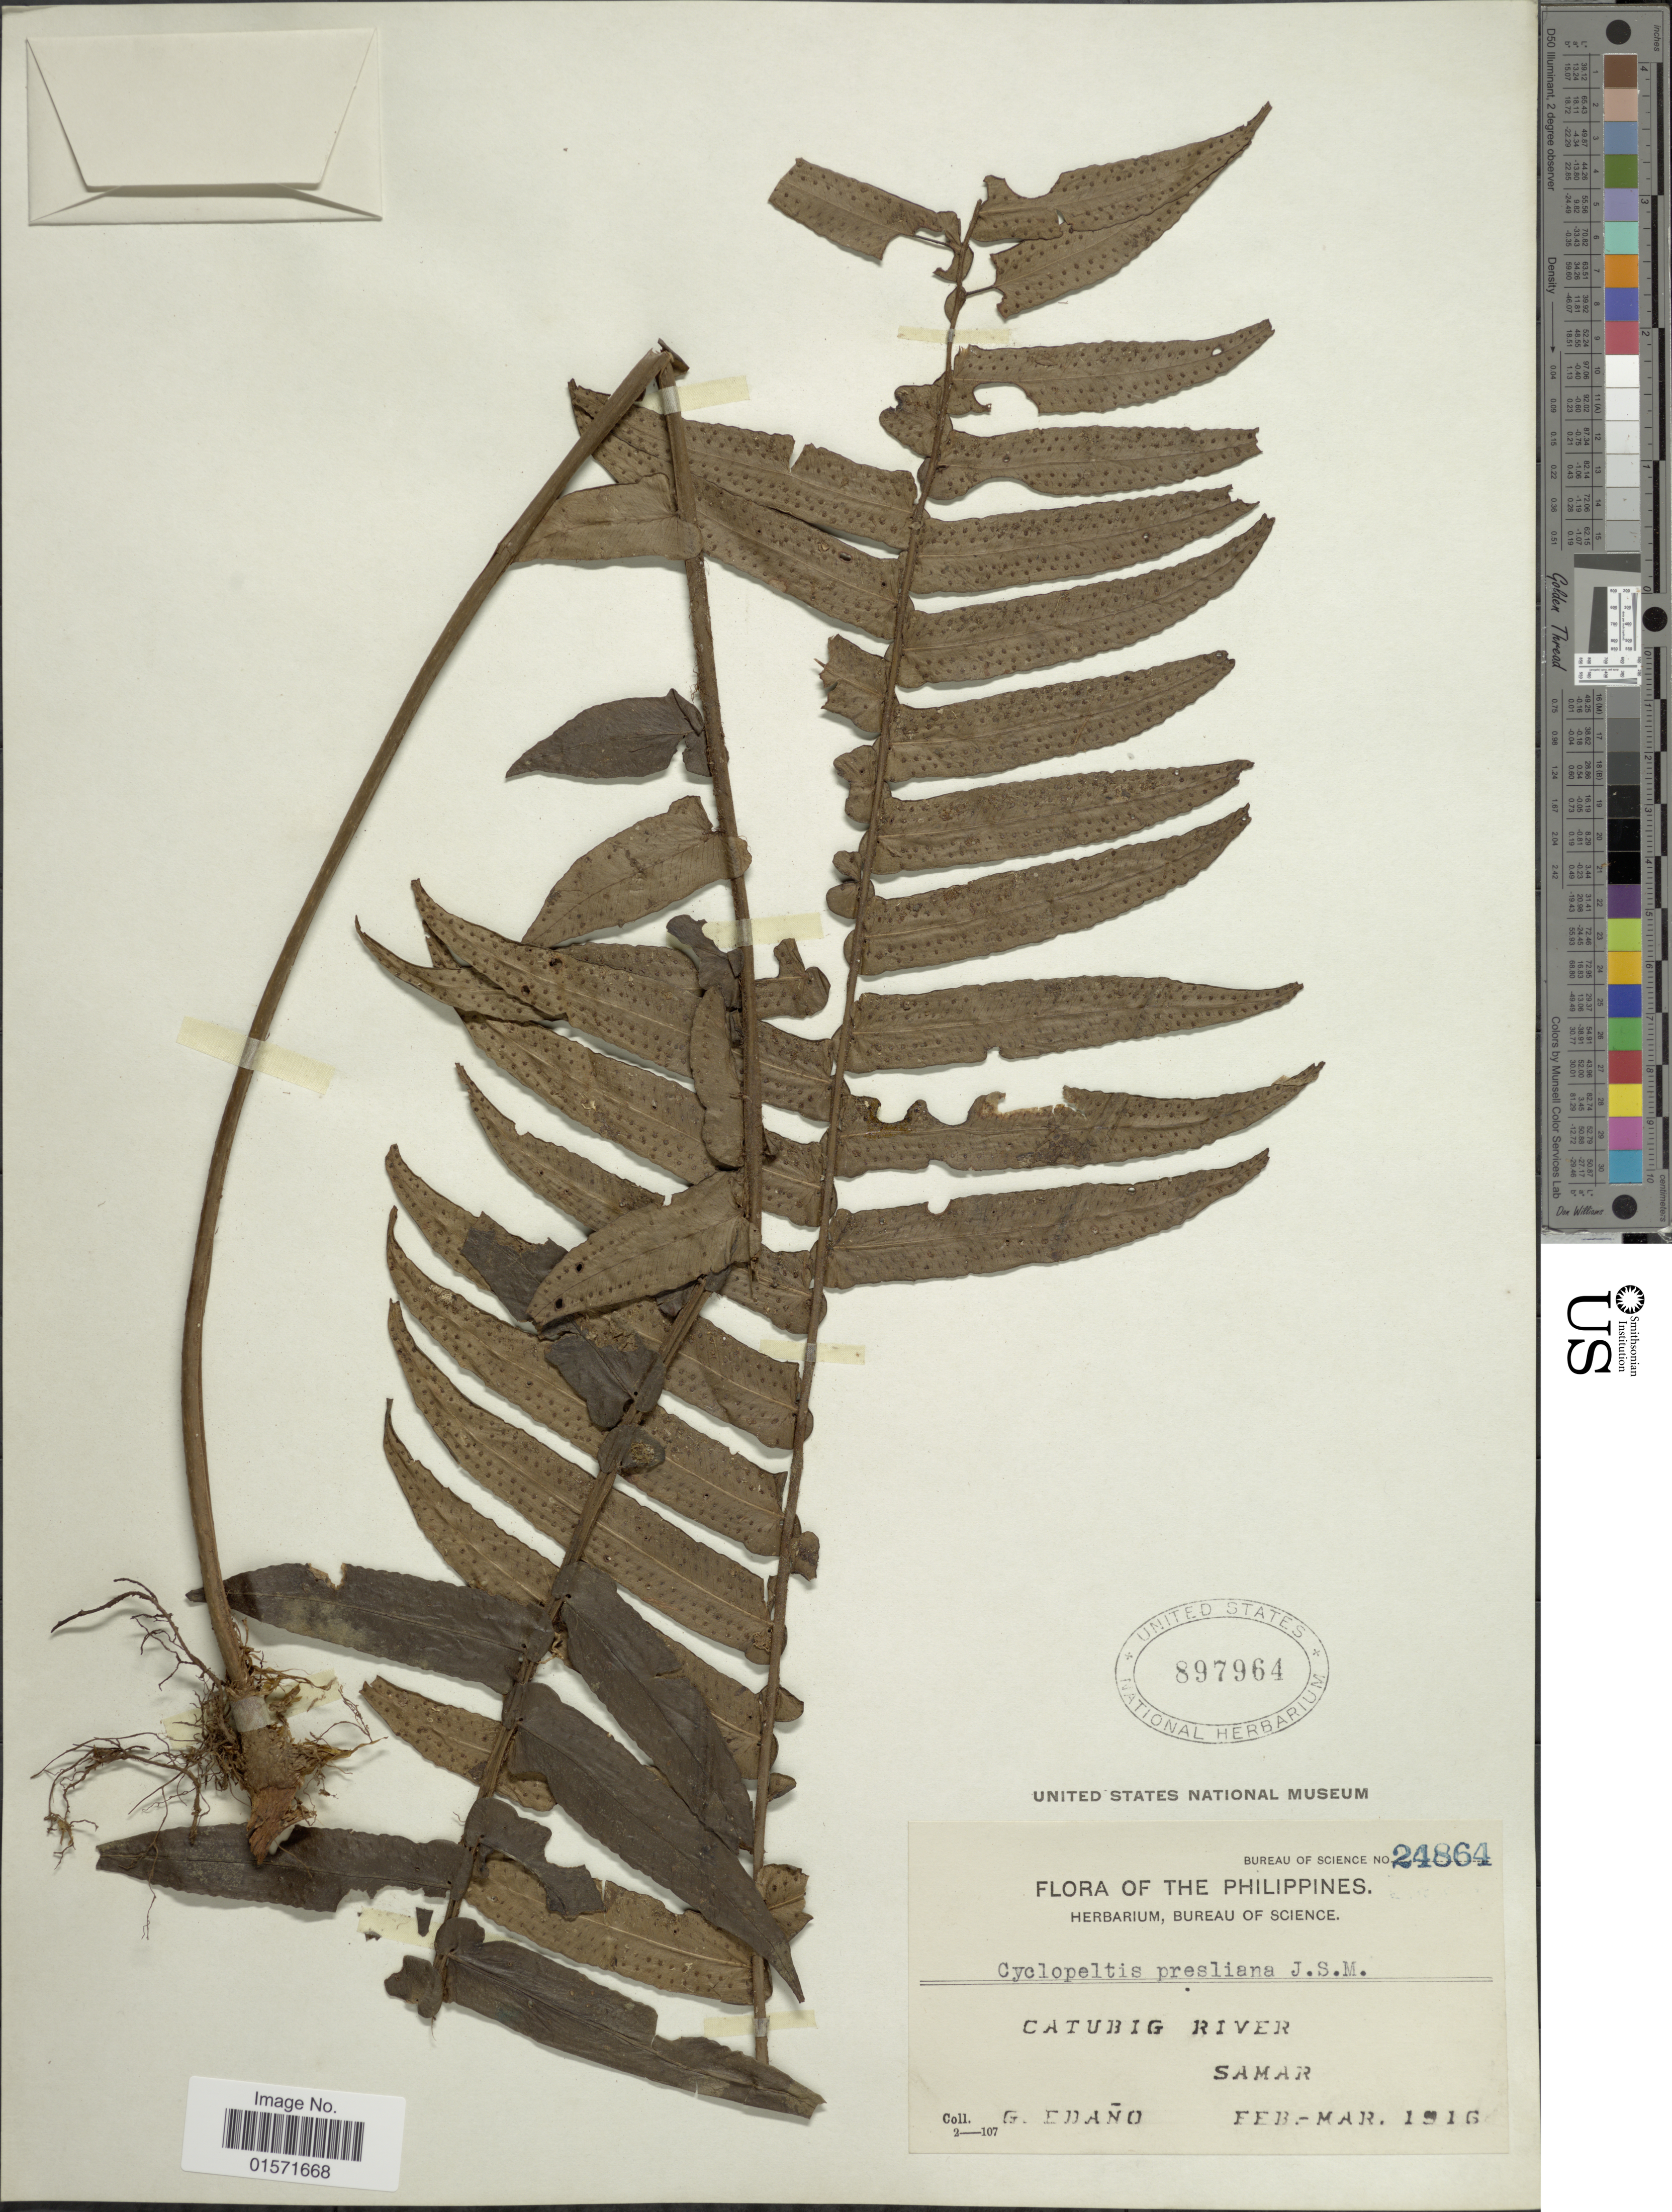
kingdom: Plantae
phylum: Tracheophyta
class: Polypodiopsida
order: Polypodiales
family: Lomariopsidaceae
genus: Cyclopeltis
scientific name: Cyclopeltis presliana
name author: (Mett.) Berkeley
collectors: G. Edaño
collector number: Bureau of Science 24864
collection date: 1916-02/1916-03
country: Philippines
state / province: Eastern Visayas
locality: Catubig River, Samat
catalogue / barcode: US 897964